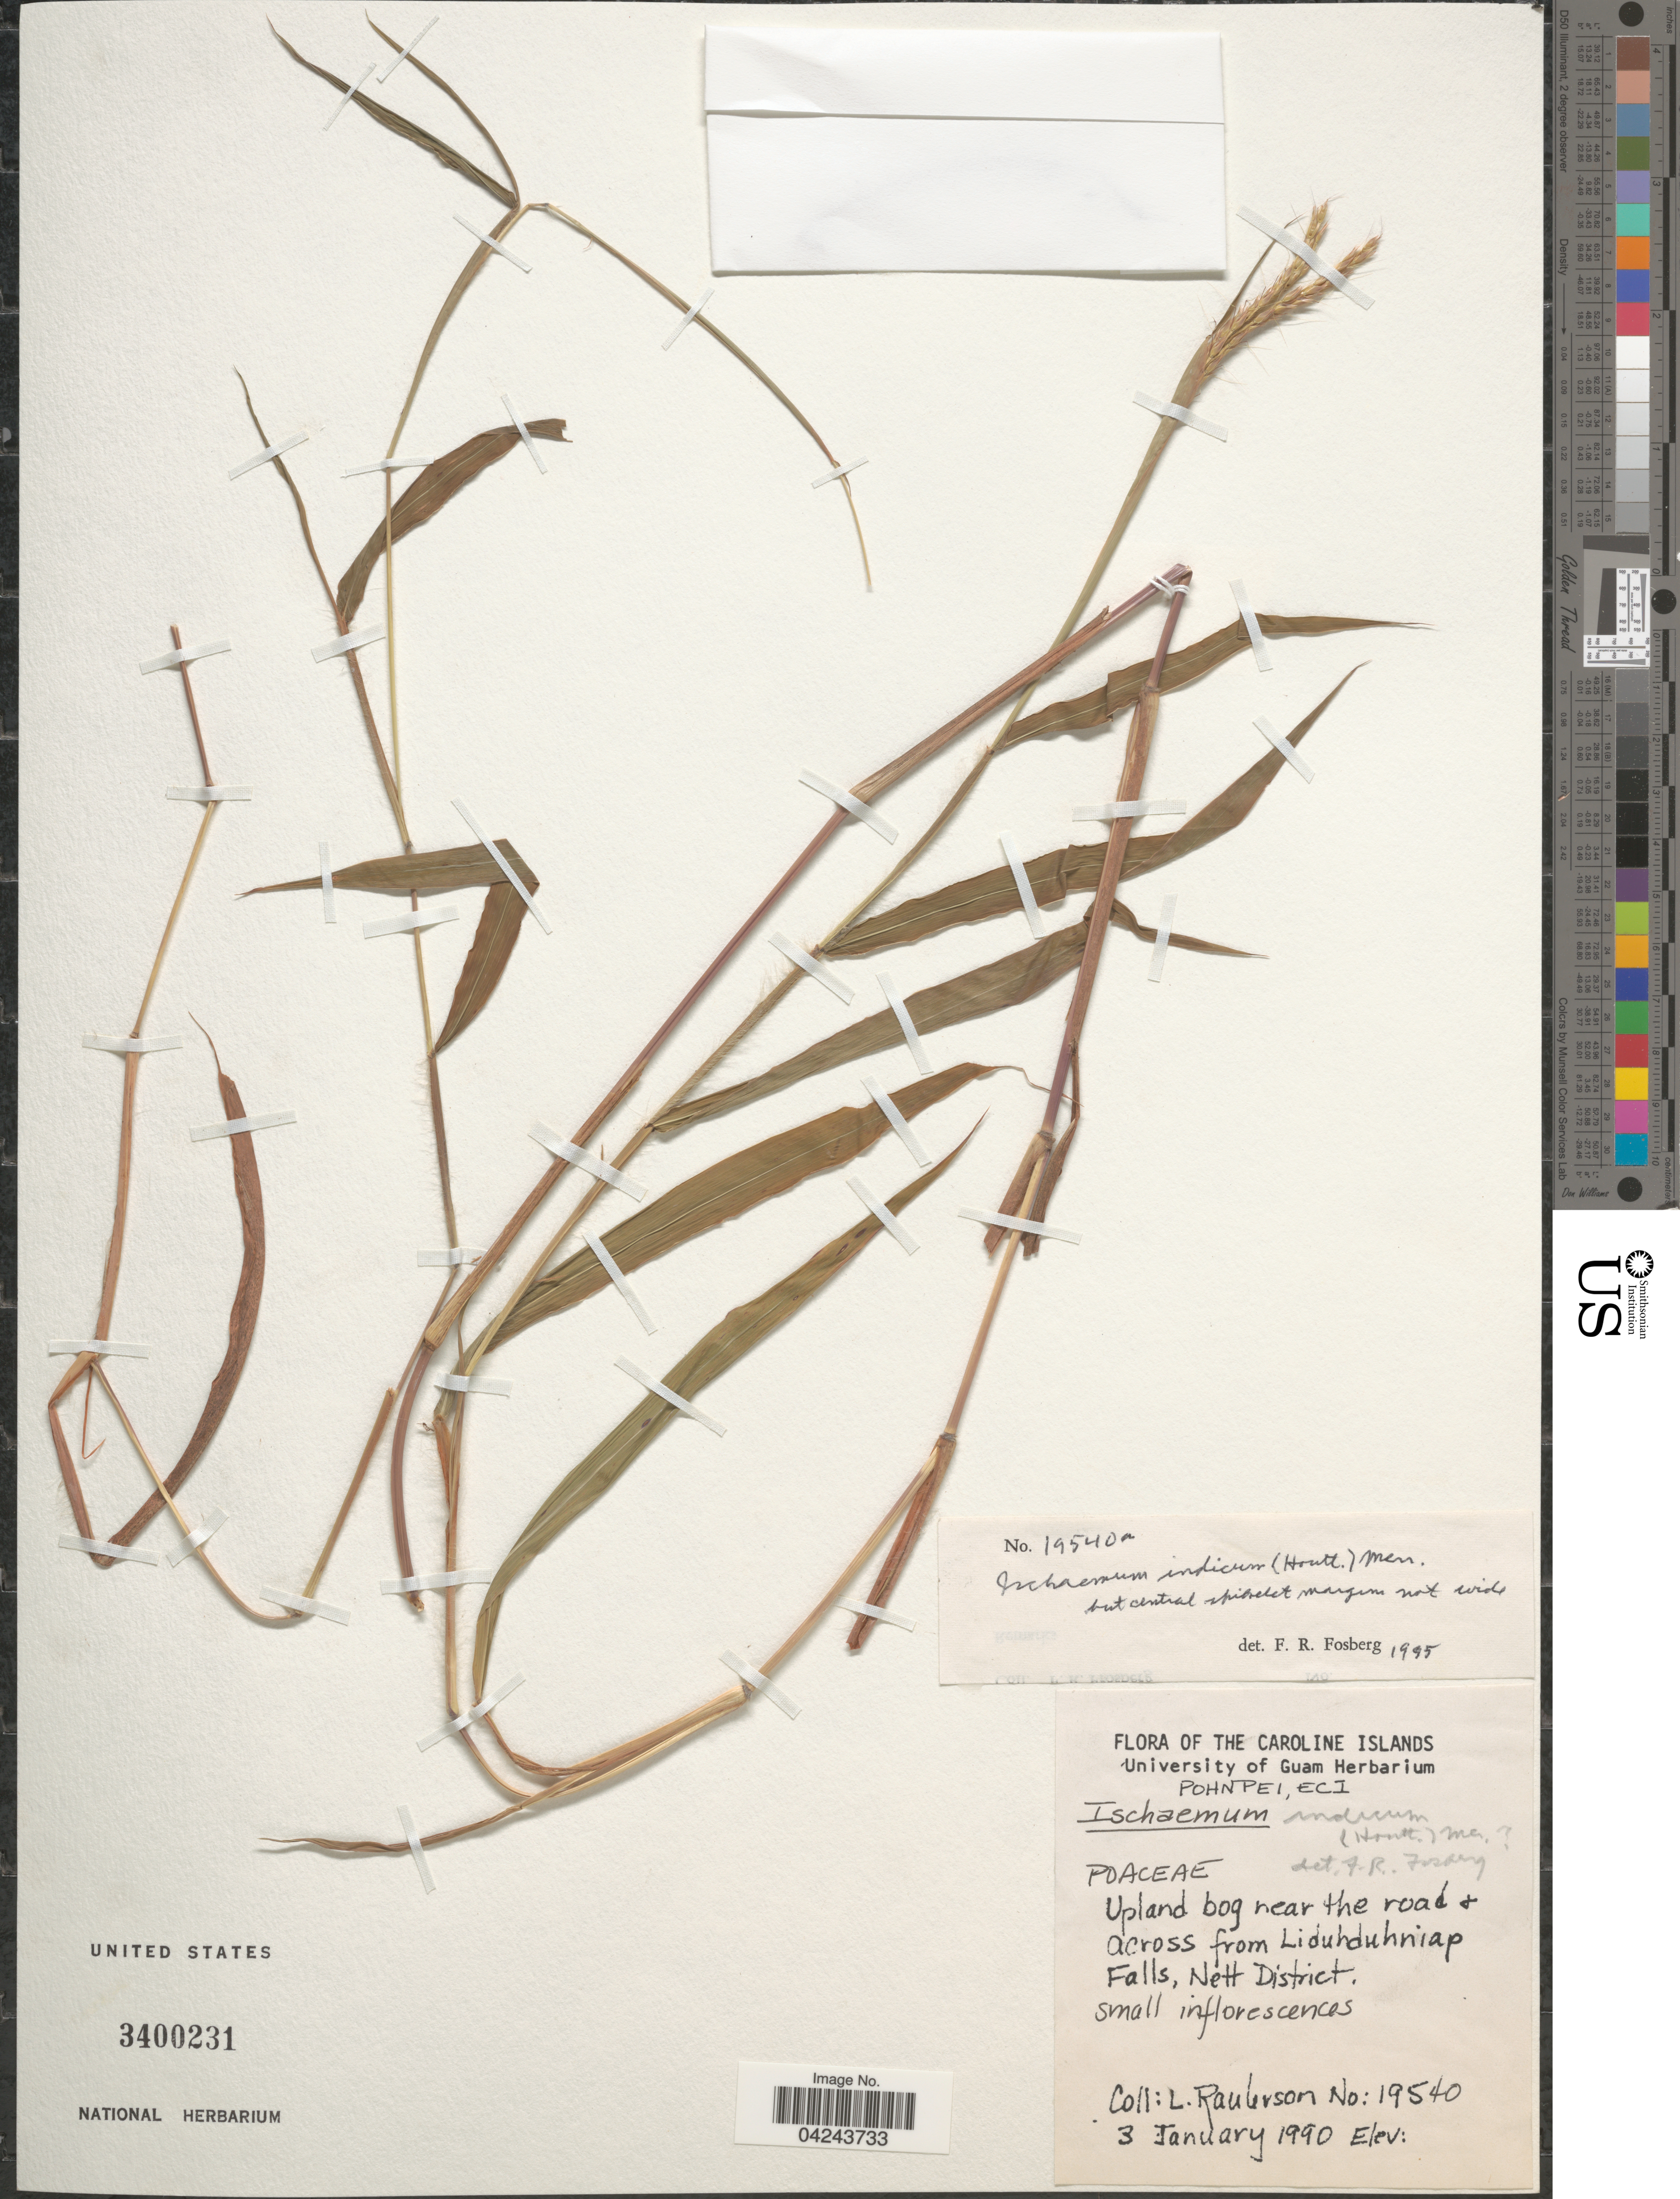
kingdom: Plantae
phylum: Tracheophyta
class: Liliopsida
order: Poales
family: Poaceae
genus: Ischaemum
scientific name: Ischaemum ciliare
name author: Retz.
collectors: L. Raulerson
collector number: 19540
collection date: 1990-01-03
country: Micronesia, Federated States of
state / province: Pohnpei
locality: Caroline Islands. ECI. Upland bog near the road & across from Liduhduhniap Falls, Nett District.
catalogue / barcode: US 3400231